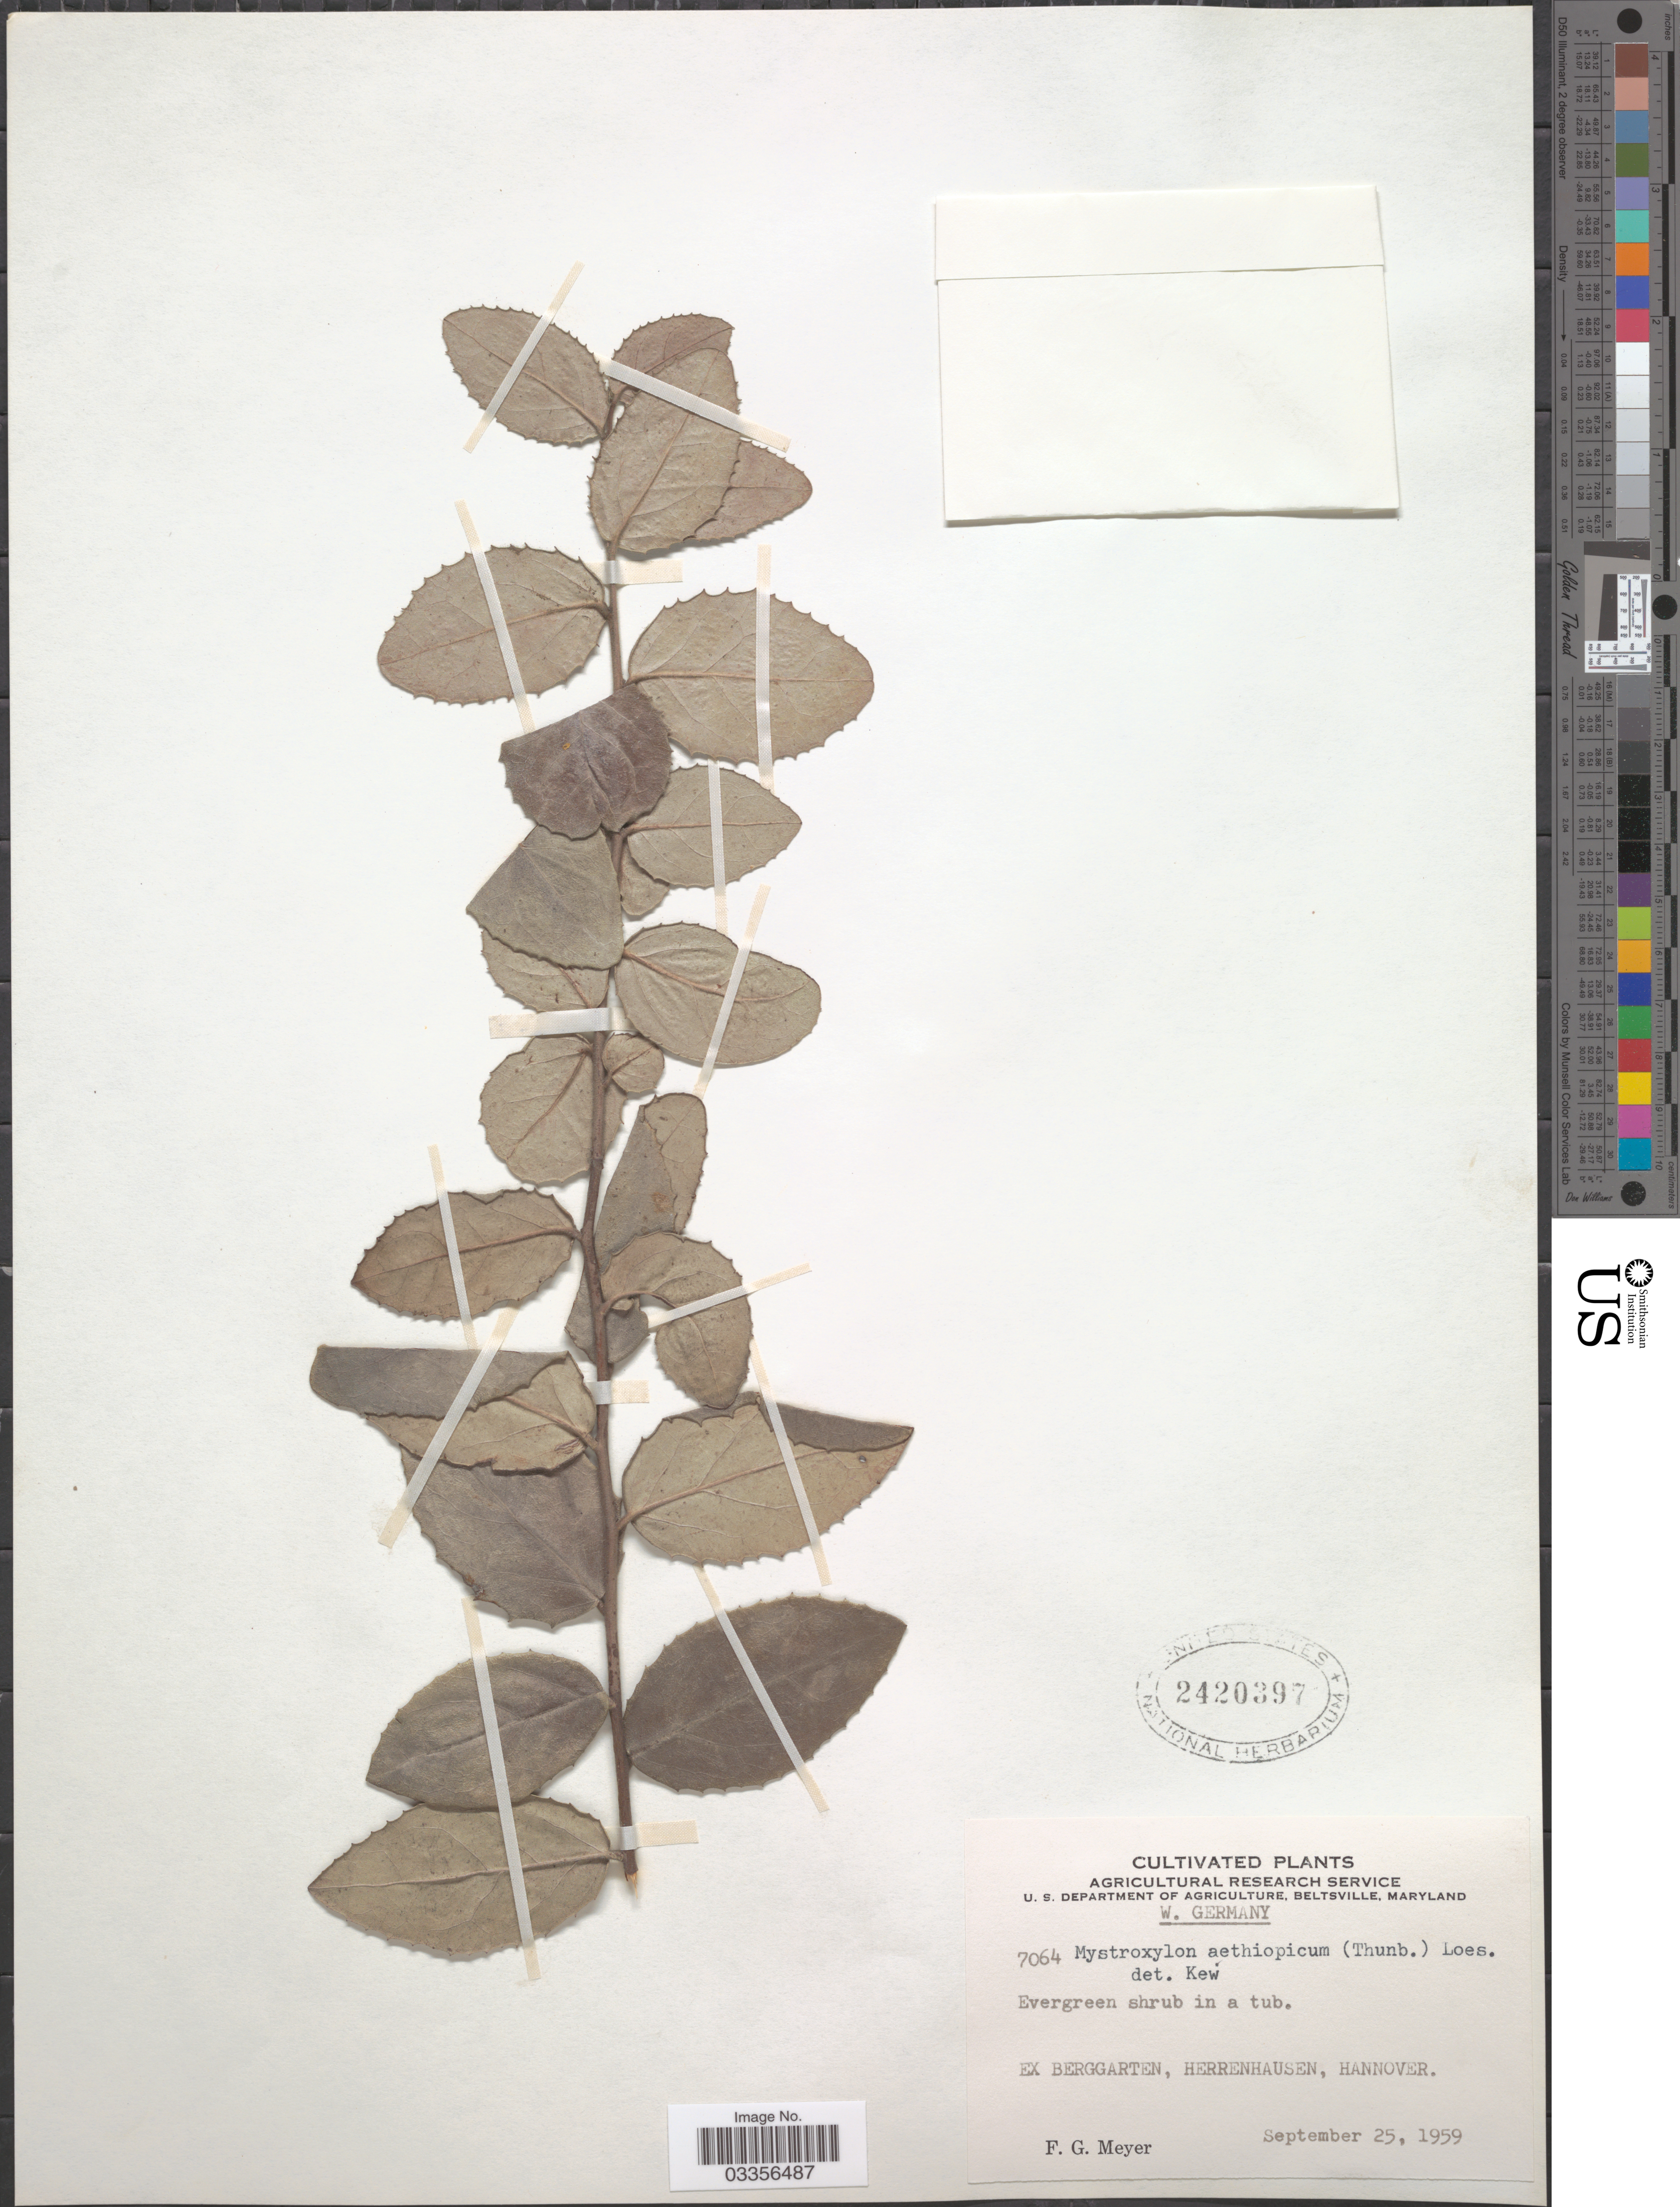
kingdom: Plantae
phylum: Tracheophyta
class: Magnoliopsida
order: Celastrales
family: Celastraceae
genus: Mystroxylon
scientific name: Mystroxylon aethiopicum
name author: (Thunb.) Loes.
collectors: F. G. Meyer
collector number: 7064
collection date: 1959-09-25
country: Germany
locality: W. Germany, Ex Berggarten, Herrenhausen, Hannover.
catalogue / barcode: US 2420397